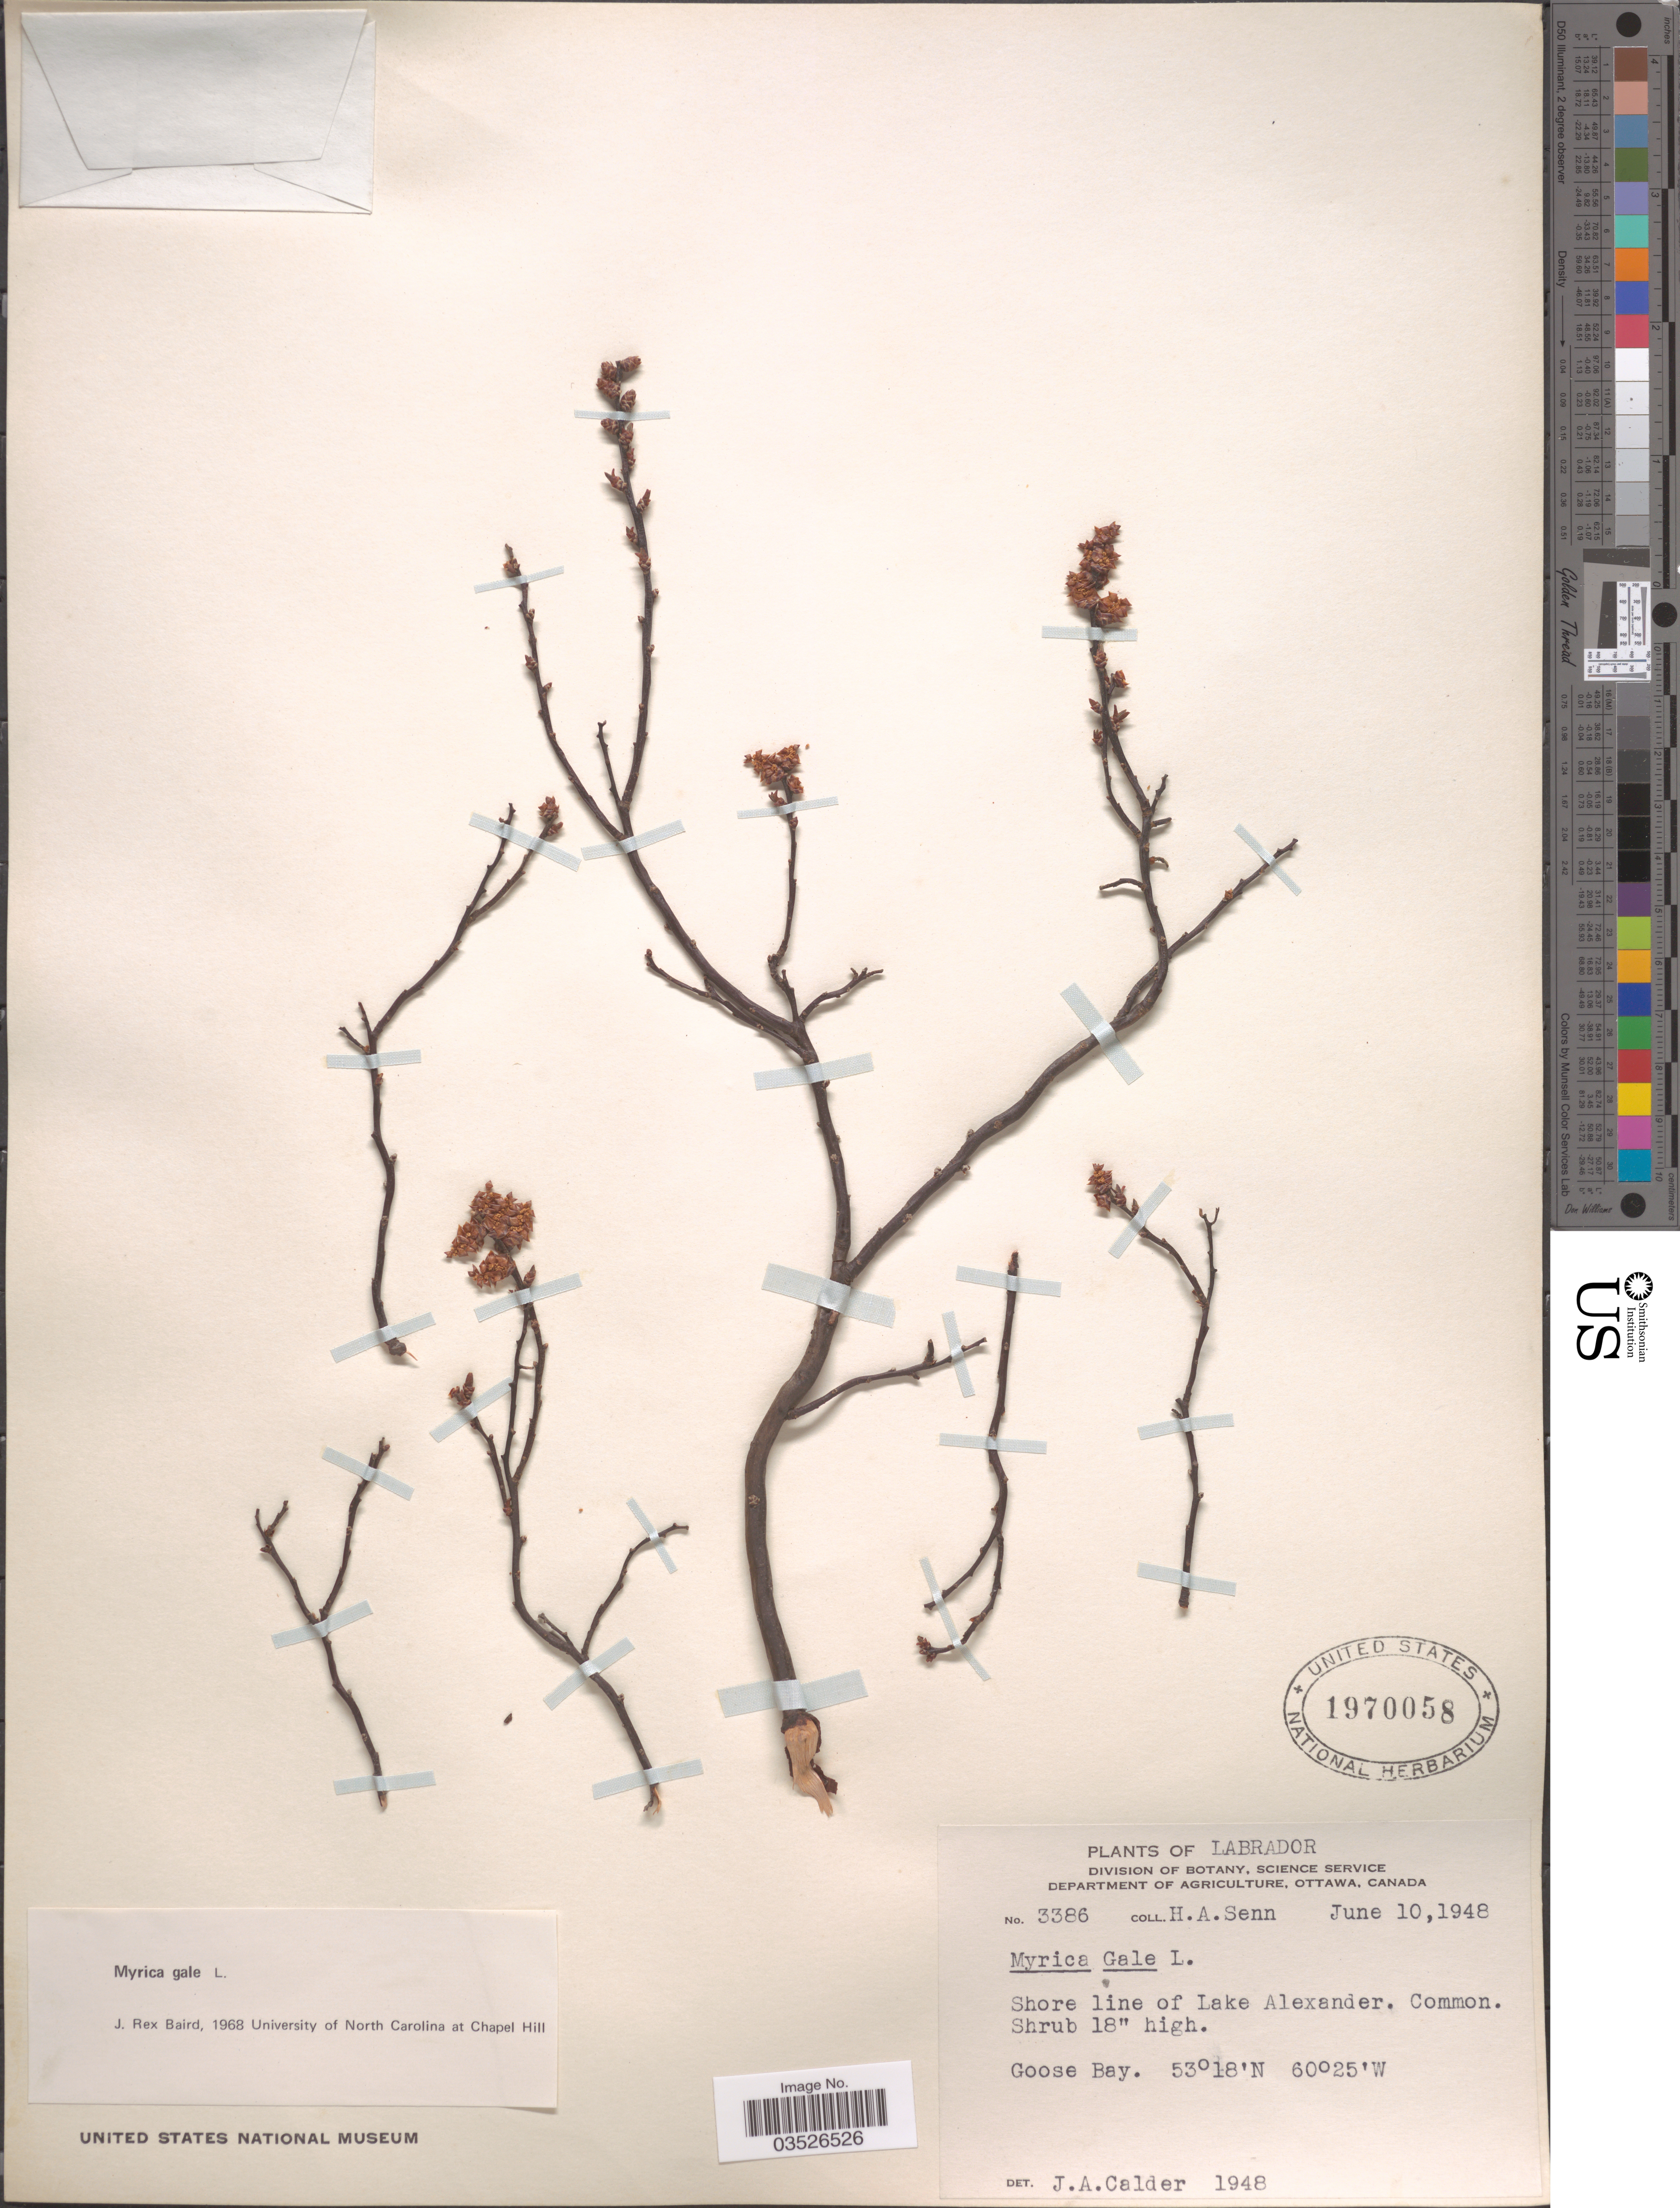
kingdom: Plantae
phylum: Tracheophyta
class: Magnoliopsida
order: Fagales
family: Myricaceae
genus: Myrica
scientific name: Myrica gale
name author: L.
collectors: H. Senn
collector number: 3386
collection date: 1948-06-10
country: Canada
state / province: Newfoundland and Labrador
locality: Labrador. Shore line of Lake Alexander. Goose Bay.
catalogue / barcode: US 1970058